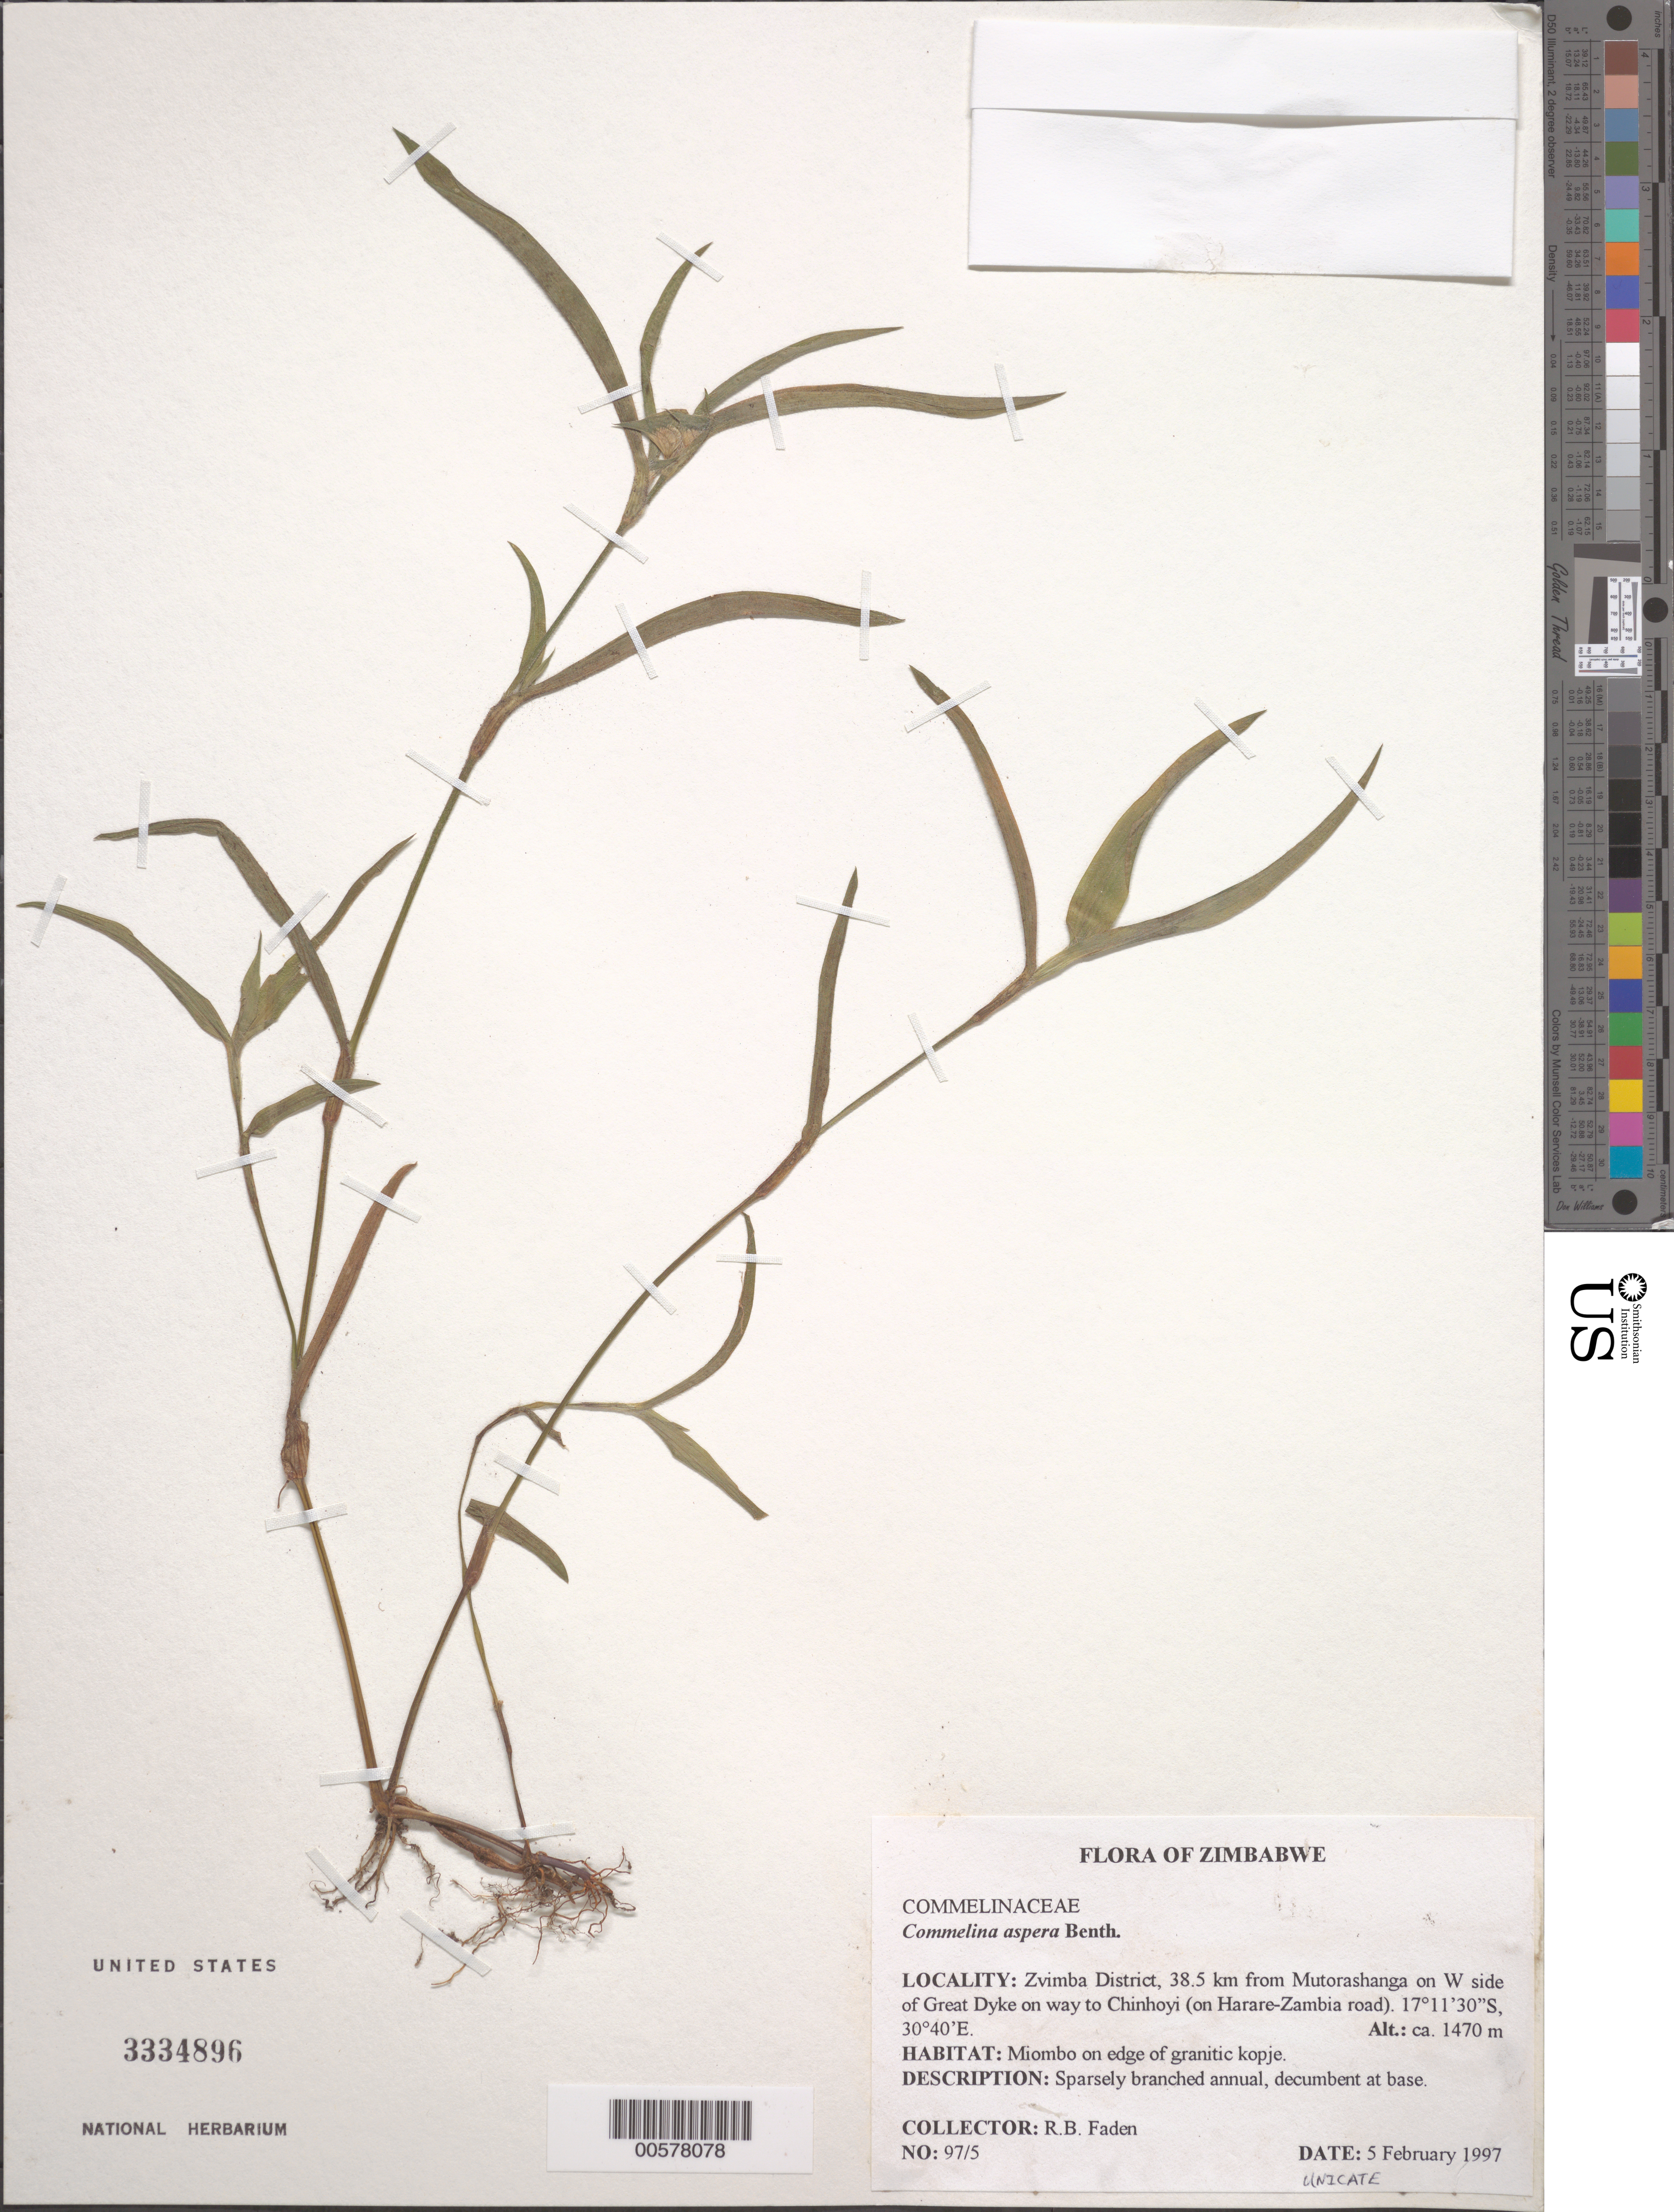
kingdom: Plantae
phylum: Tracheophyta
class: Liliopsida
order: Commelinales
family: Commelinaceae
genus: Commelina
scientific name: Commelina aspera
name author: G. Don ex Benth.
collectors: R. B. Faden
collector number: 97/5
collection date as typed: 05 Feb 1997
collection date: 1997-02-05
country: Zimbabwe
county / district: Zvimba Dist.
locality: From mutorashanga w side of great dyke on way to chinhoyi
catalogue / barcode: US 3334896